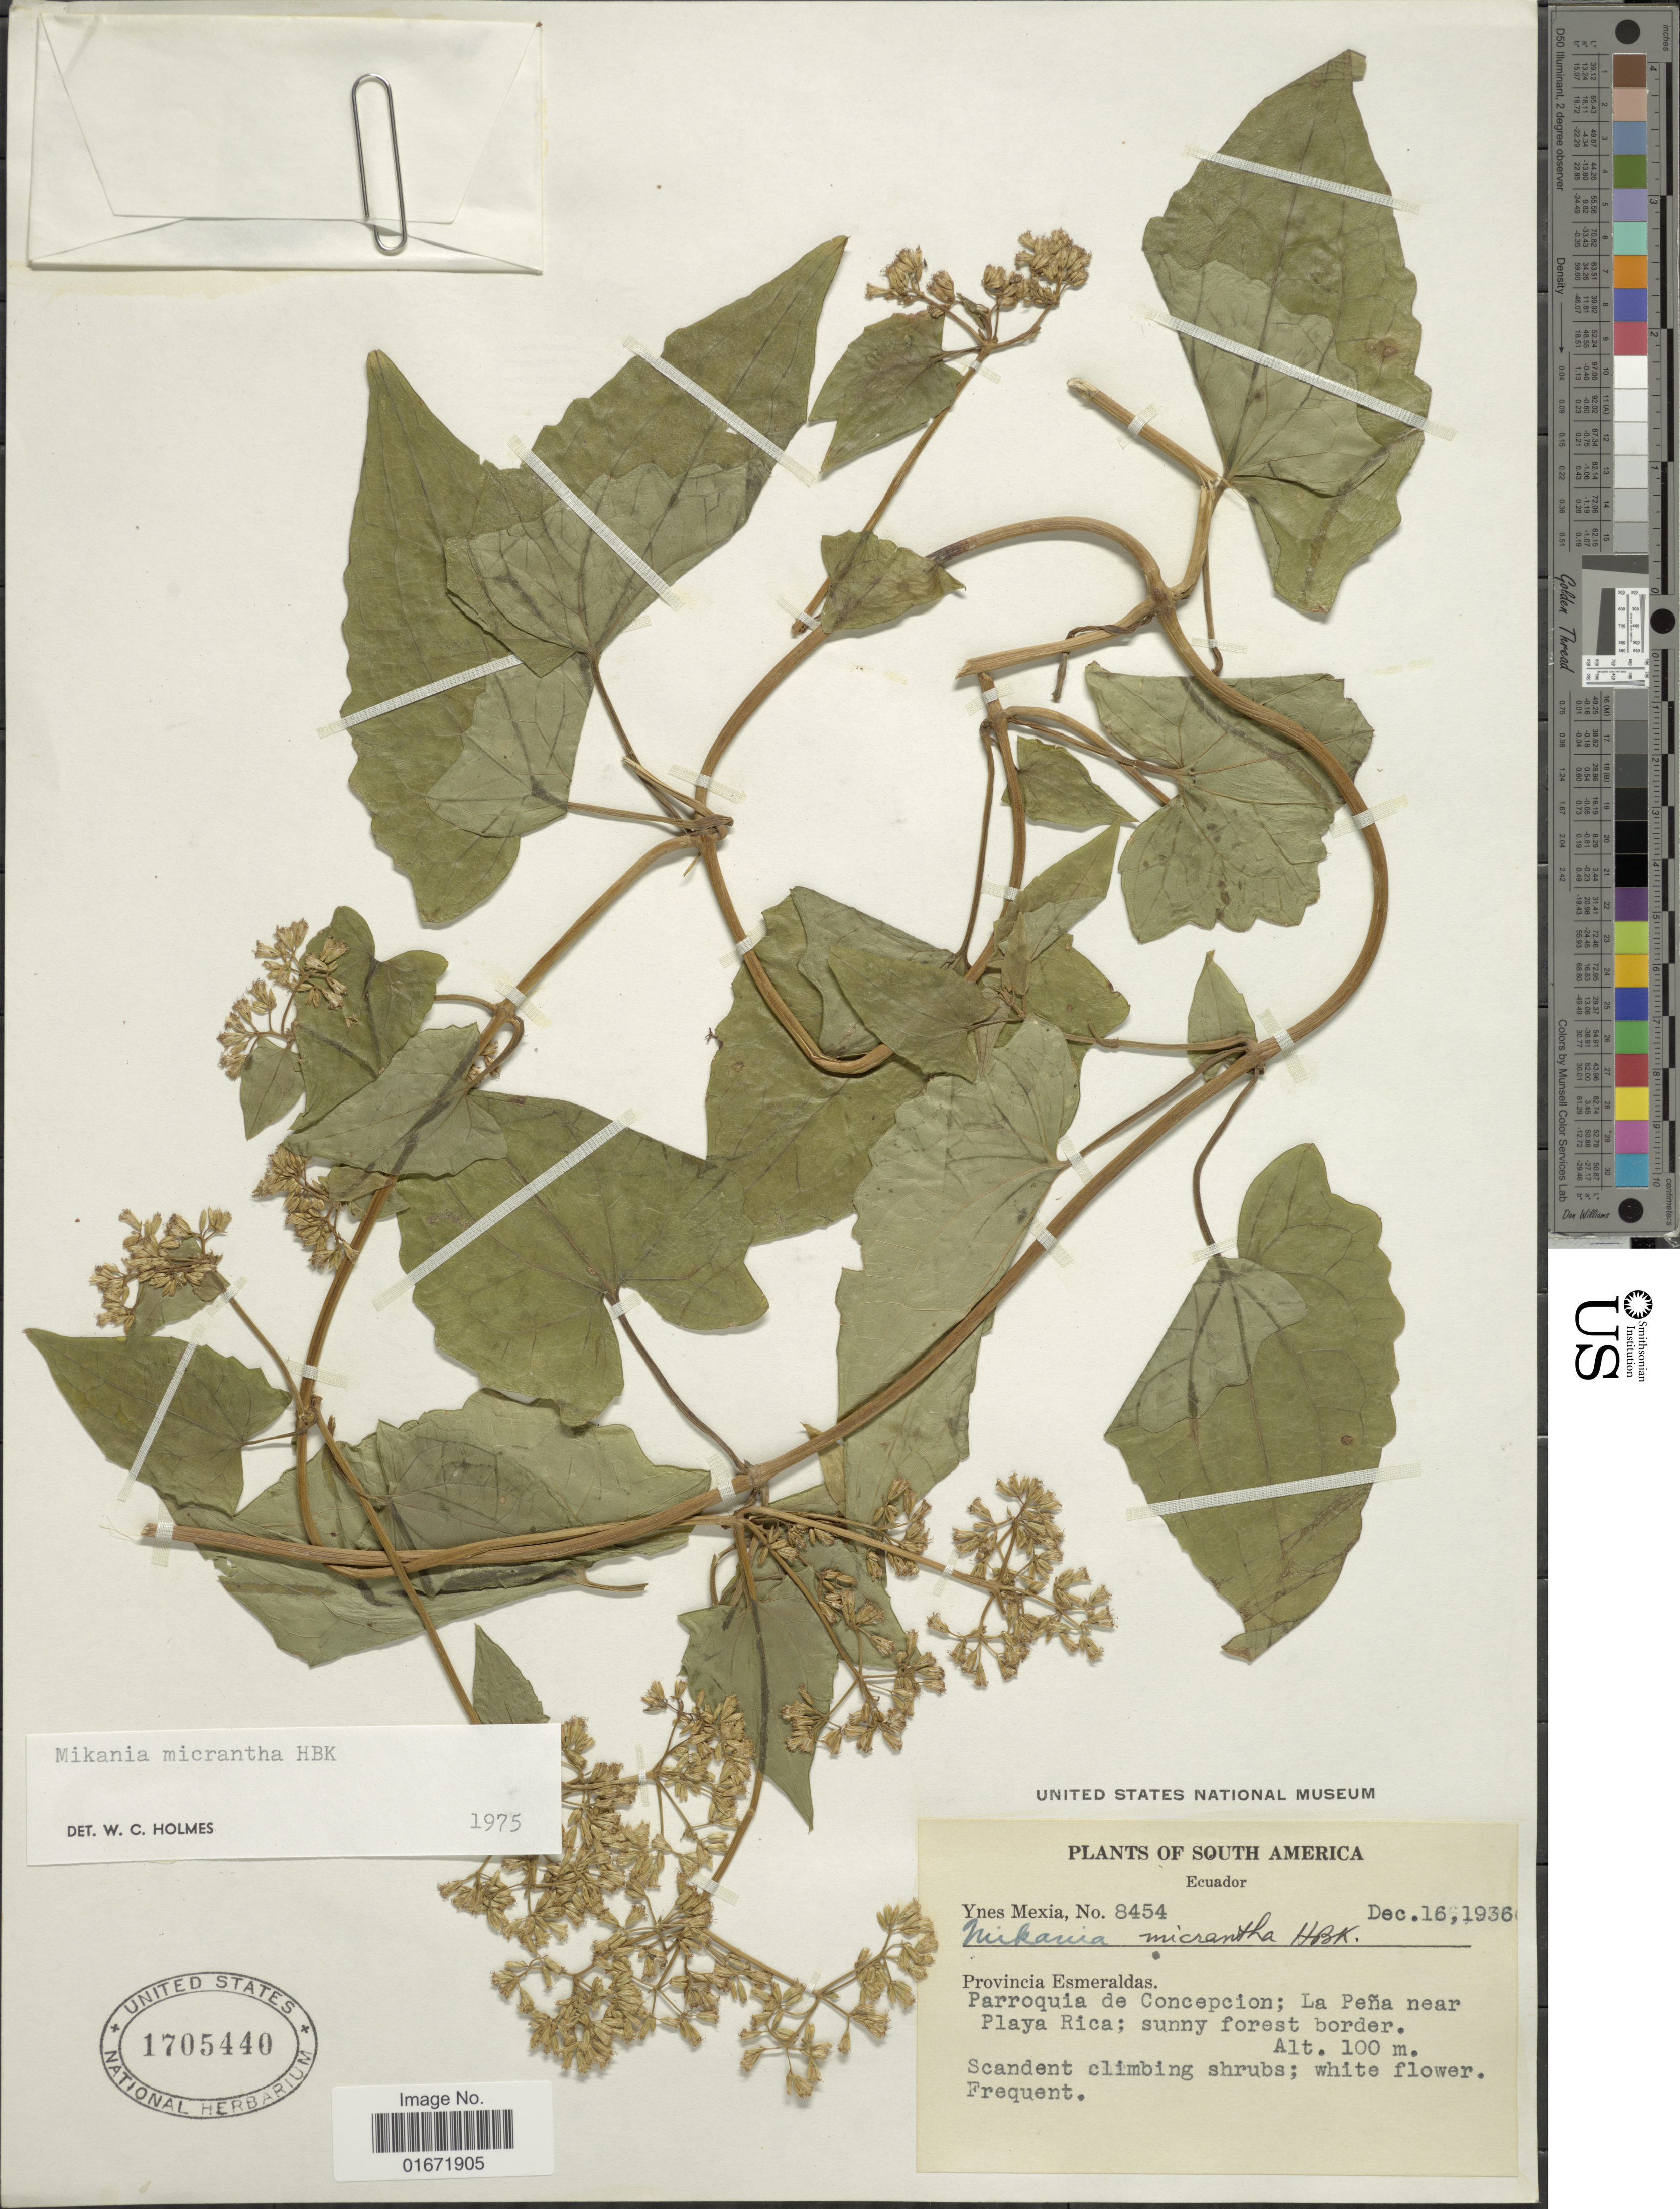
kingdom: Plantae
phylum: Tracheophyta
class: Magnoliopsida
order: Asterales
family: Asteraceae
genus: Mikania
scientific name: Mikania micrantha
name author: Kunth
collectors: Y. Mexia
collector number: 8454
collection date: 1936-12-16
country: Ecuador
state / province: Esmeraldas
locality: Provincia Esmeraldas. Parroquia de Concepcion; La Peña near Playa Rica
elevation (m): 100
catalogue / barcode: US 1705440